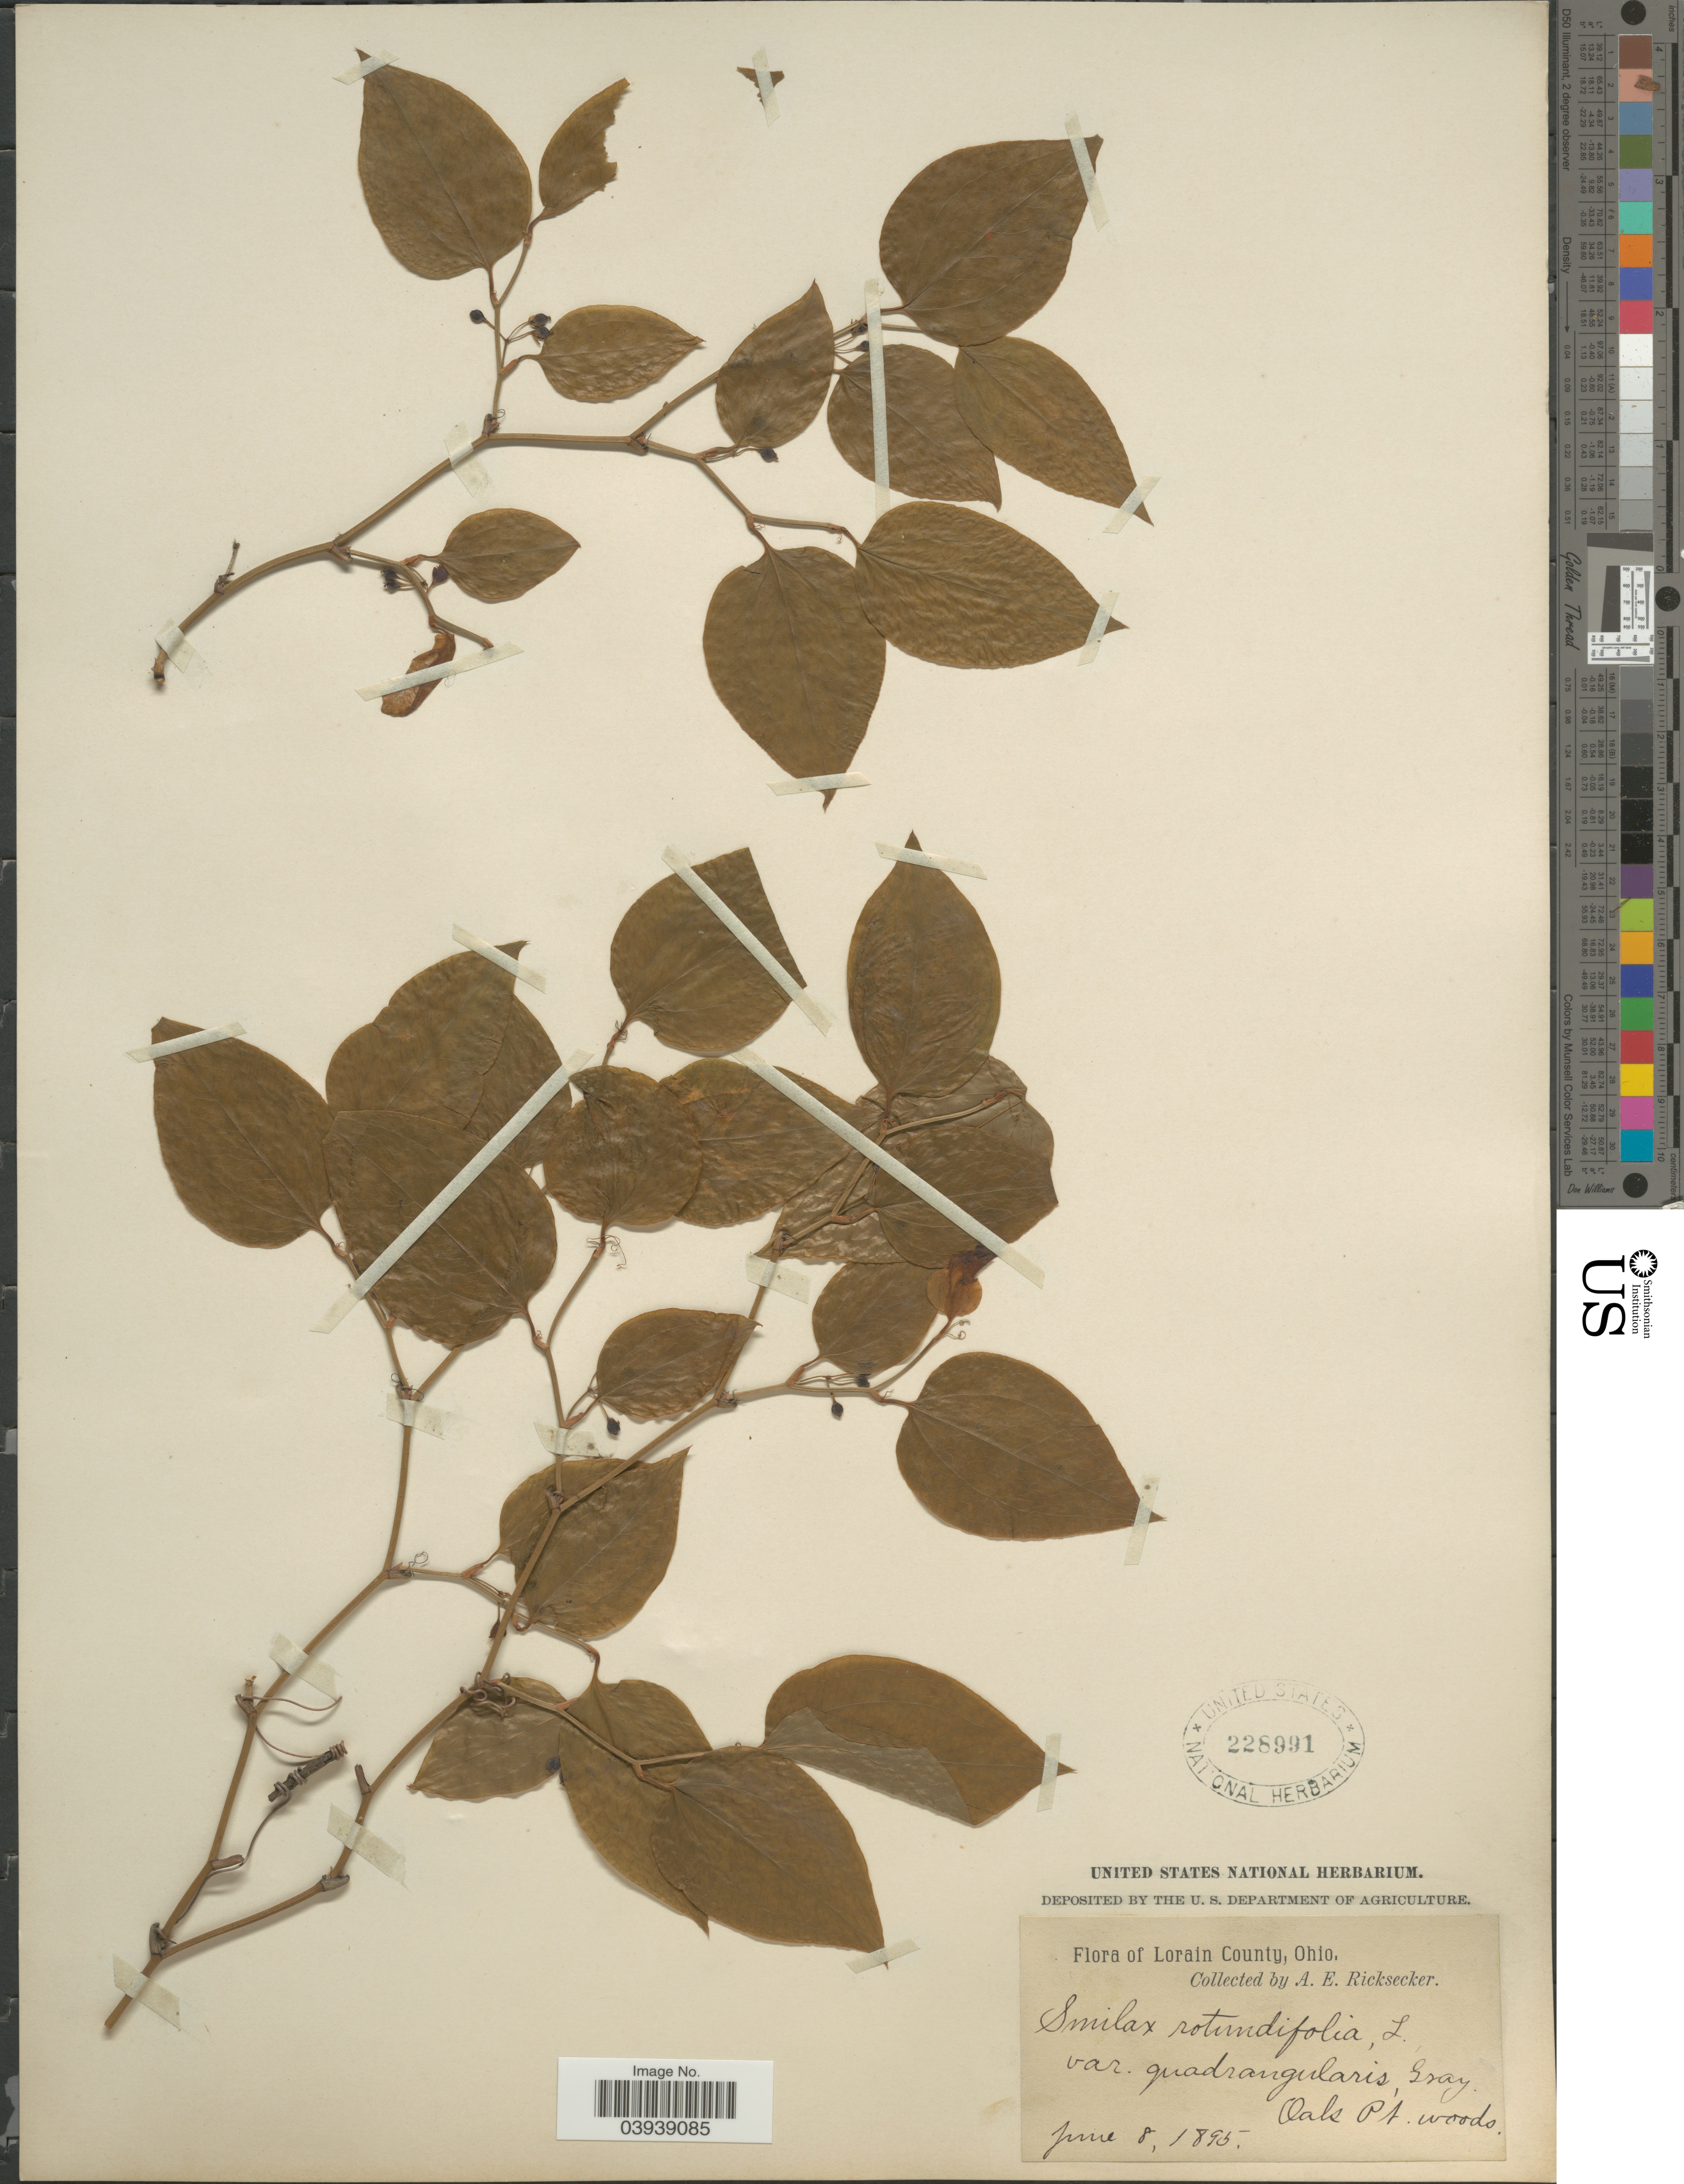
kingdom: Plantae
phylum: Tracheophyta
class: Liliopsida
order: Liliales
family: Smilacaceae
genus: Smilax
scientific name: Smilax rotundifolia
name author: L.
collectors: A. E. Ricksecker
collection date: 1895-06-08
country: United States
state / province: Ohio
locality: Lorain County. Oak Pt. woods.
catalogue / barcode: US 228991